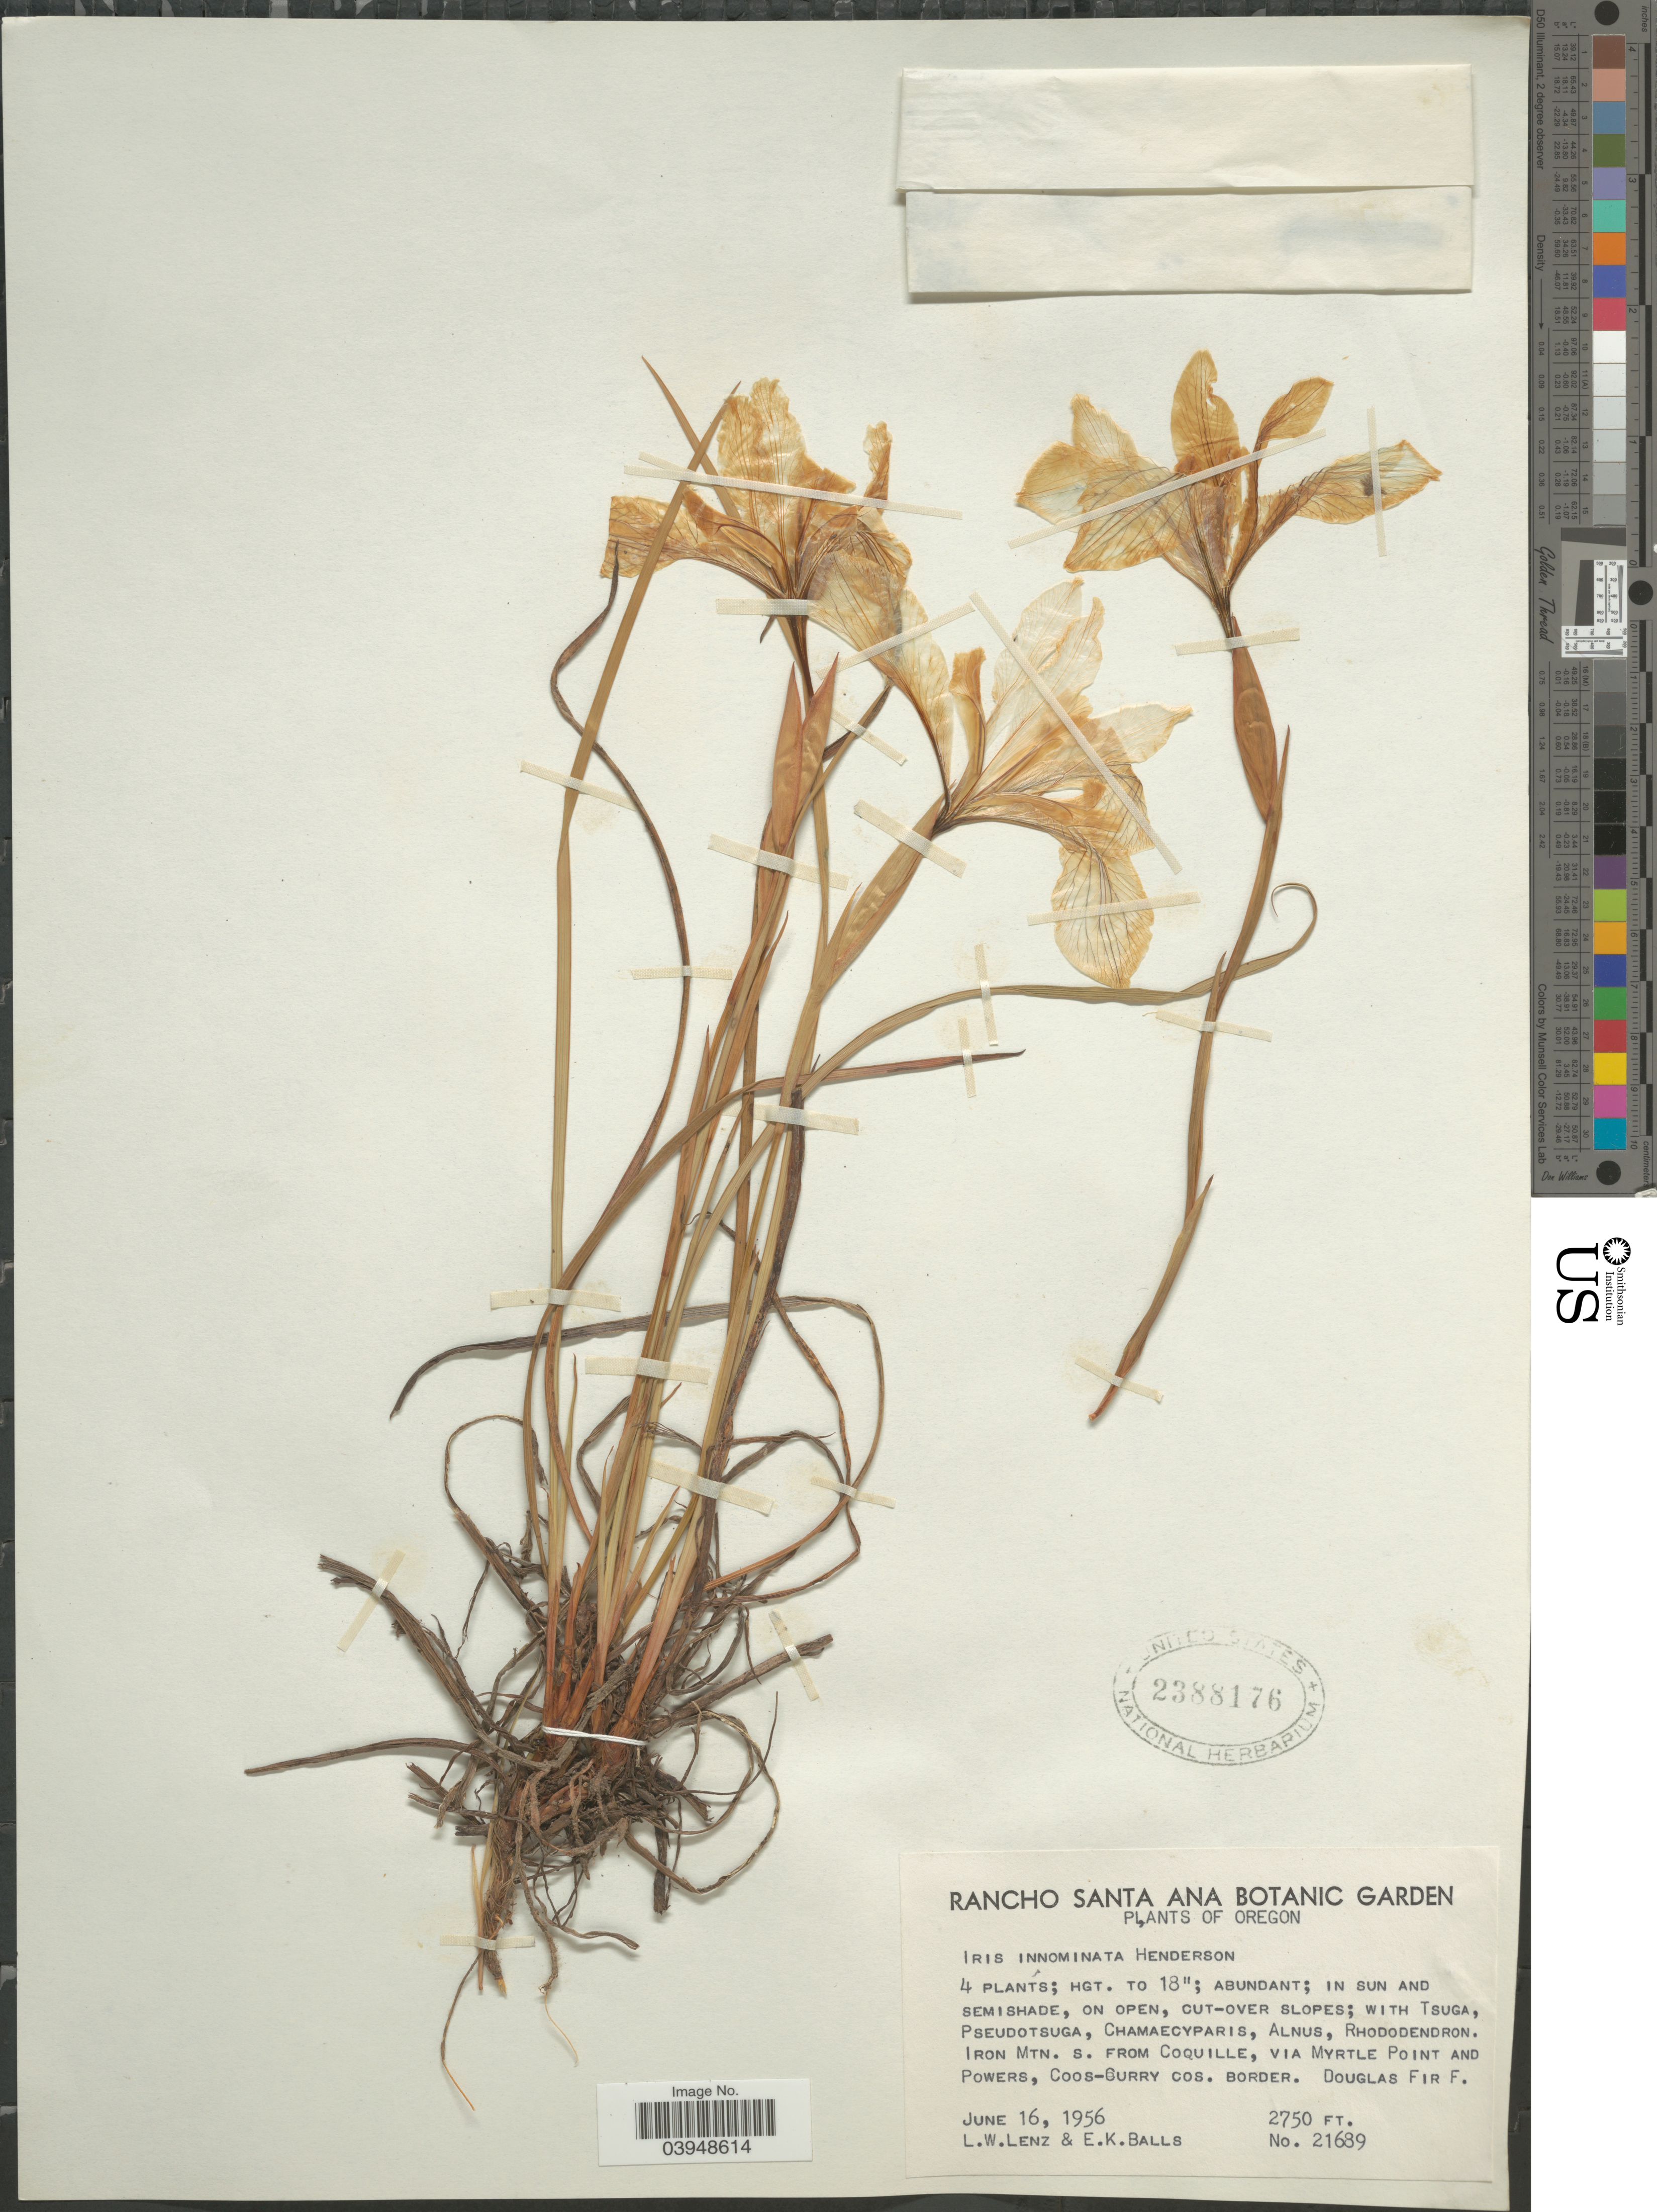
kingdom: Plantae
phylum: Tracheophyta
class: Liliopsida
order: Asparagales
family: Iridaceae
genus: Iris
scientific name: Iris innominata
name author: L.F. Hend.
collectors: L. Lenz & E. K. Balls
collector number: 21689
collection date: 1956-06-16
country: United States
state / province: Oregon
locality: Iron Mts. S. from Coquille, via Myrtle Point and Powers, Coos-Curry cos. border. Douglas Fir F.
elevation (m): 838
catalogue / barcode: US 2388176